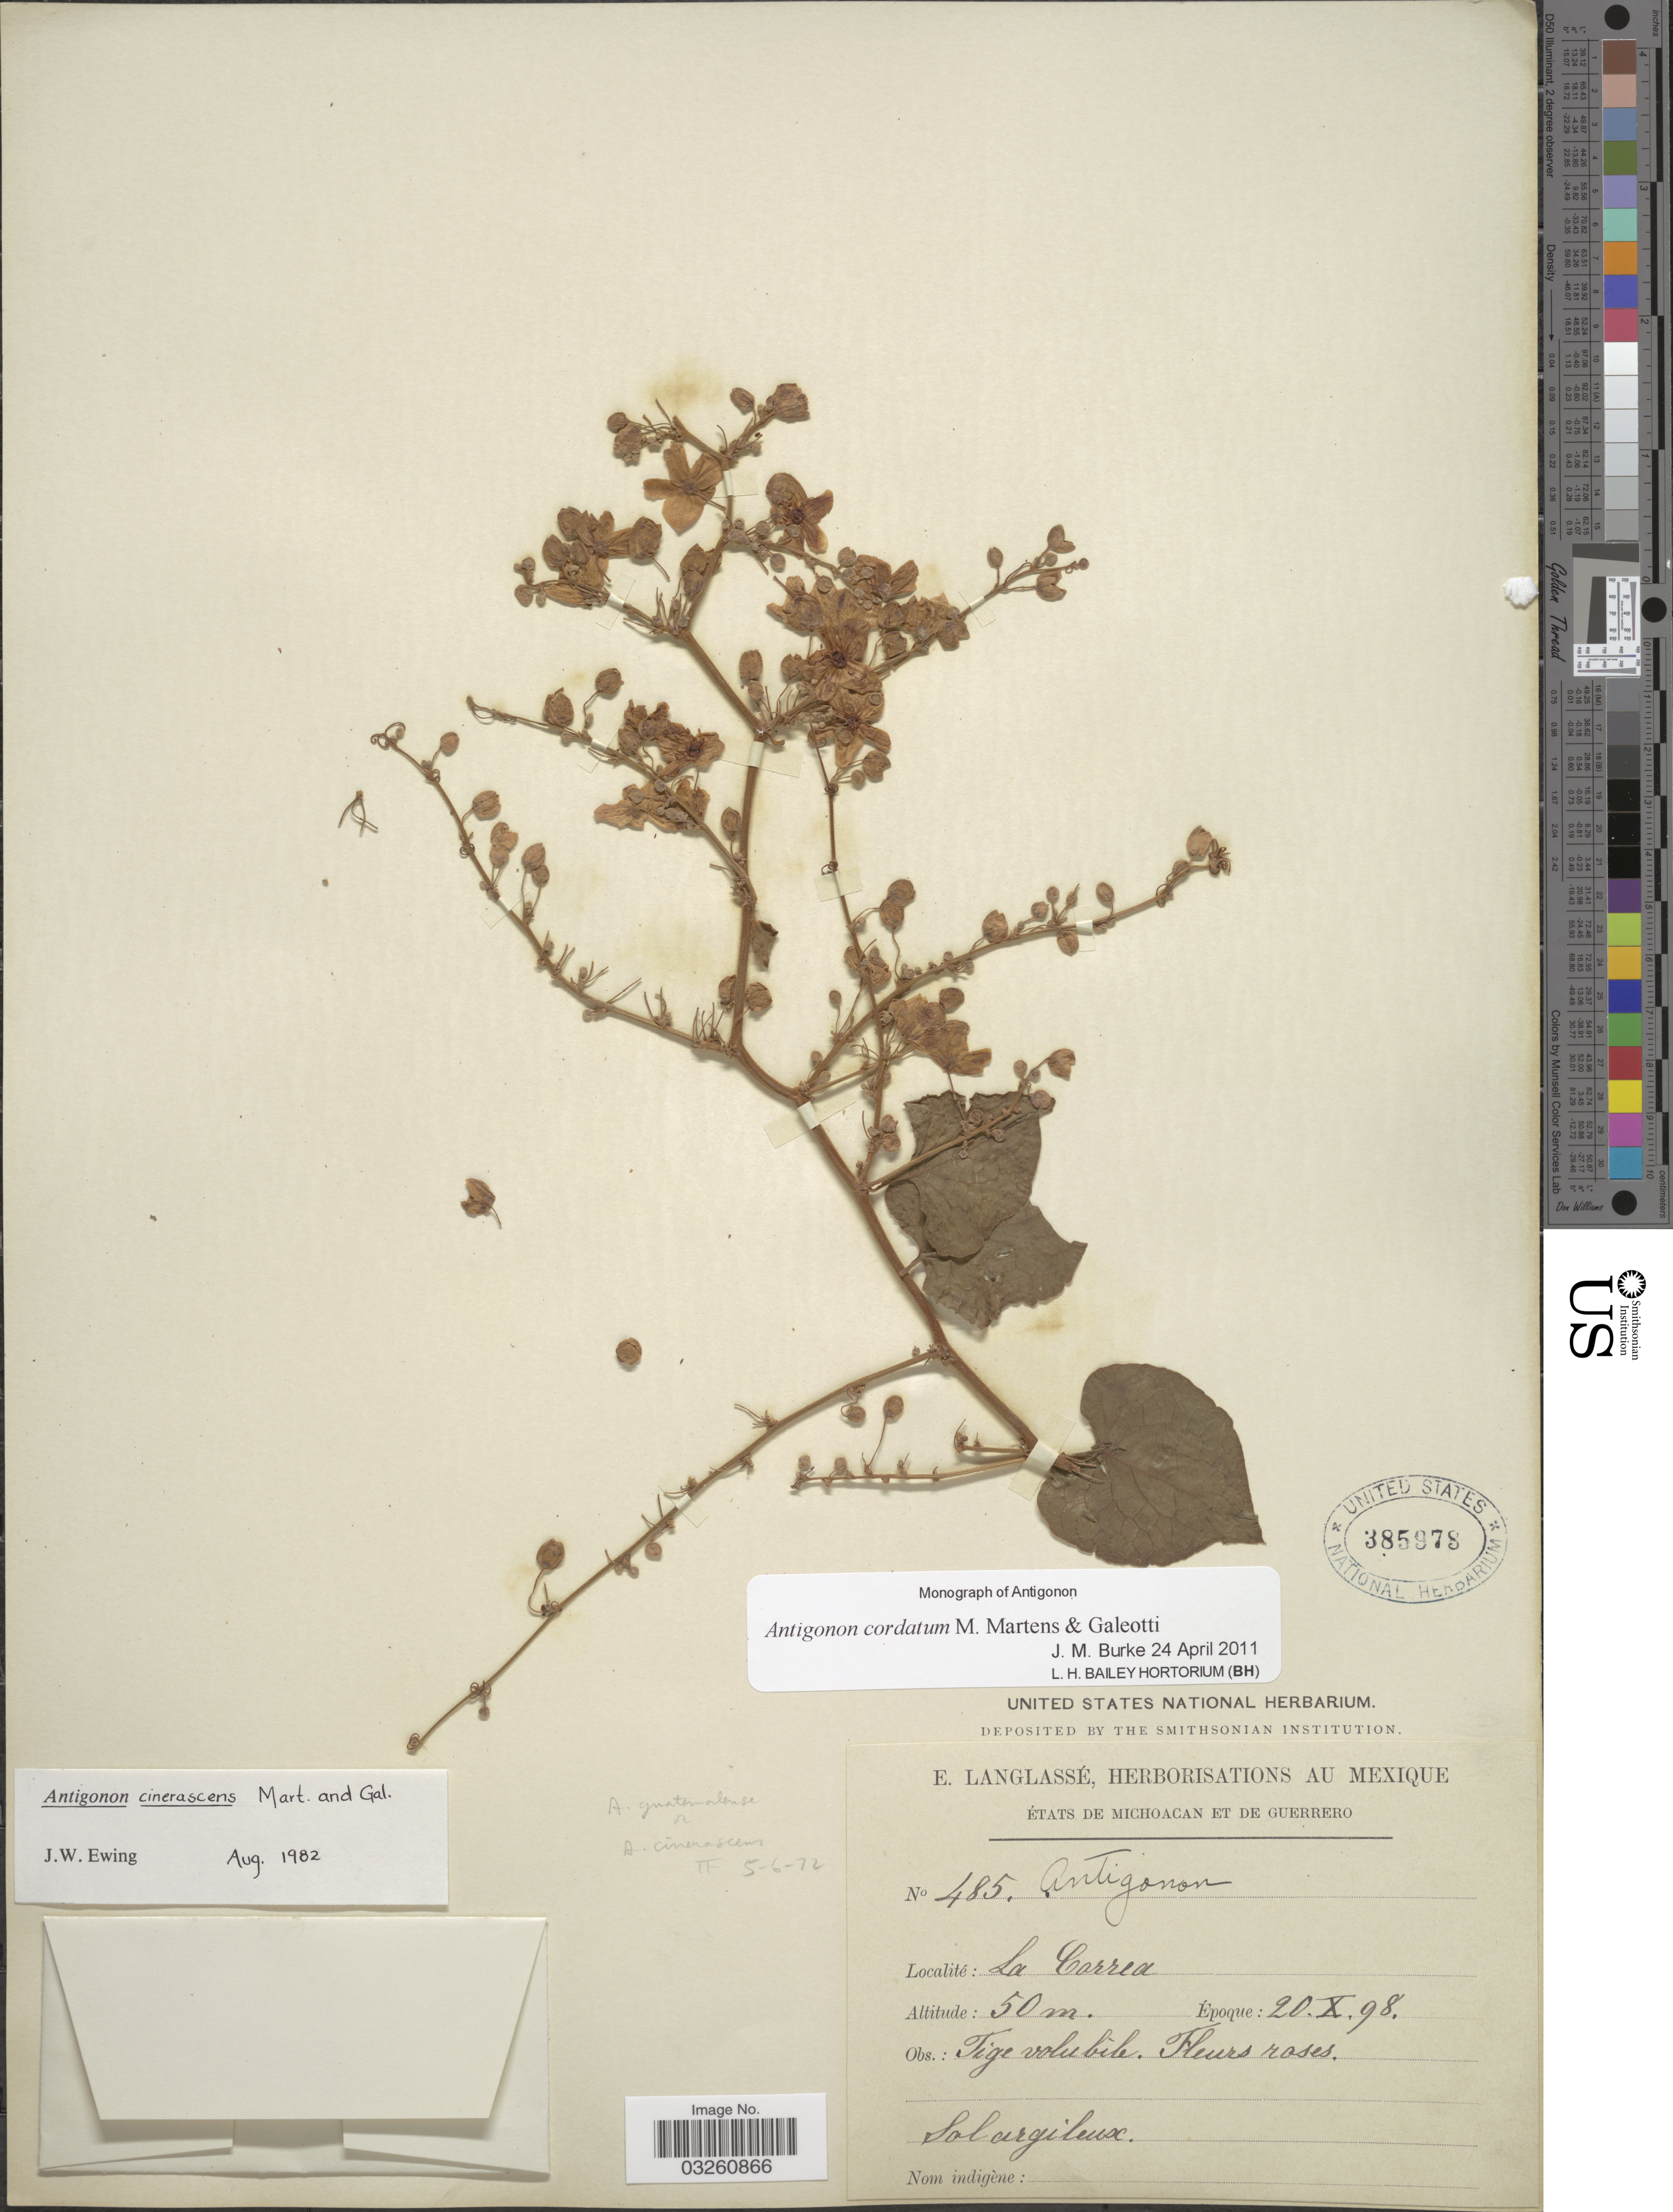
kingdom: Plantae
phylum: Tracheophyta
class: Magnoliopsida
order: Caryophyllales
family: Polygonaceae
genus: Antigonon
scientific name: Antigonon cordatum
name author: M. Martens & Galeotti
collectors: E. Langlassé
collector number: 485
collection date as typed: Transcribed d/m/y: 20/10/98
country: Mexico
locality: États de Michoacan et de Guerrero. La Carrea.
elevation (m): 50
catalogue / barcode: US 385978